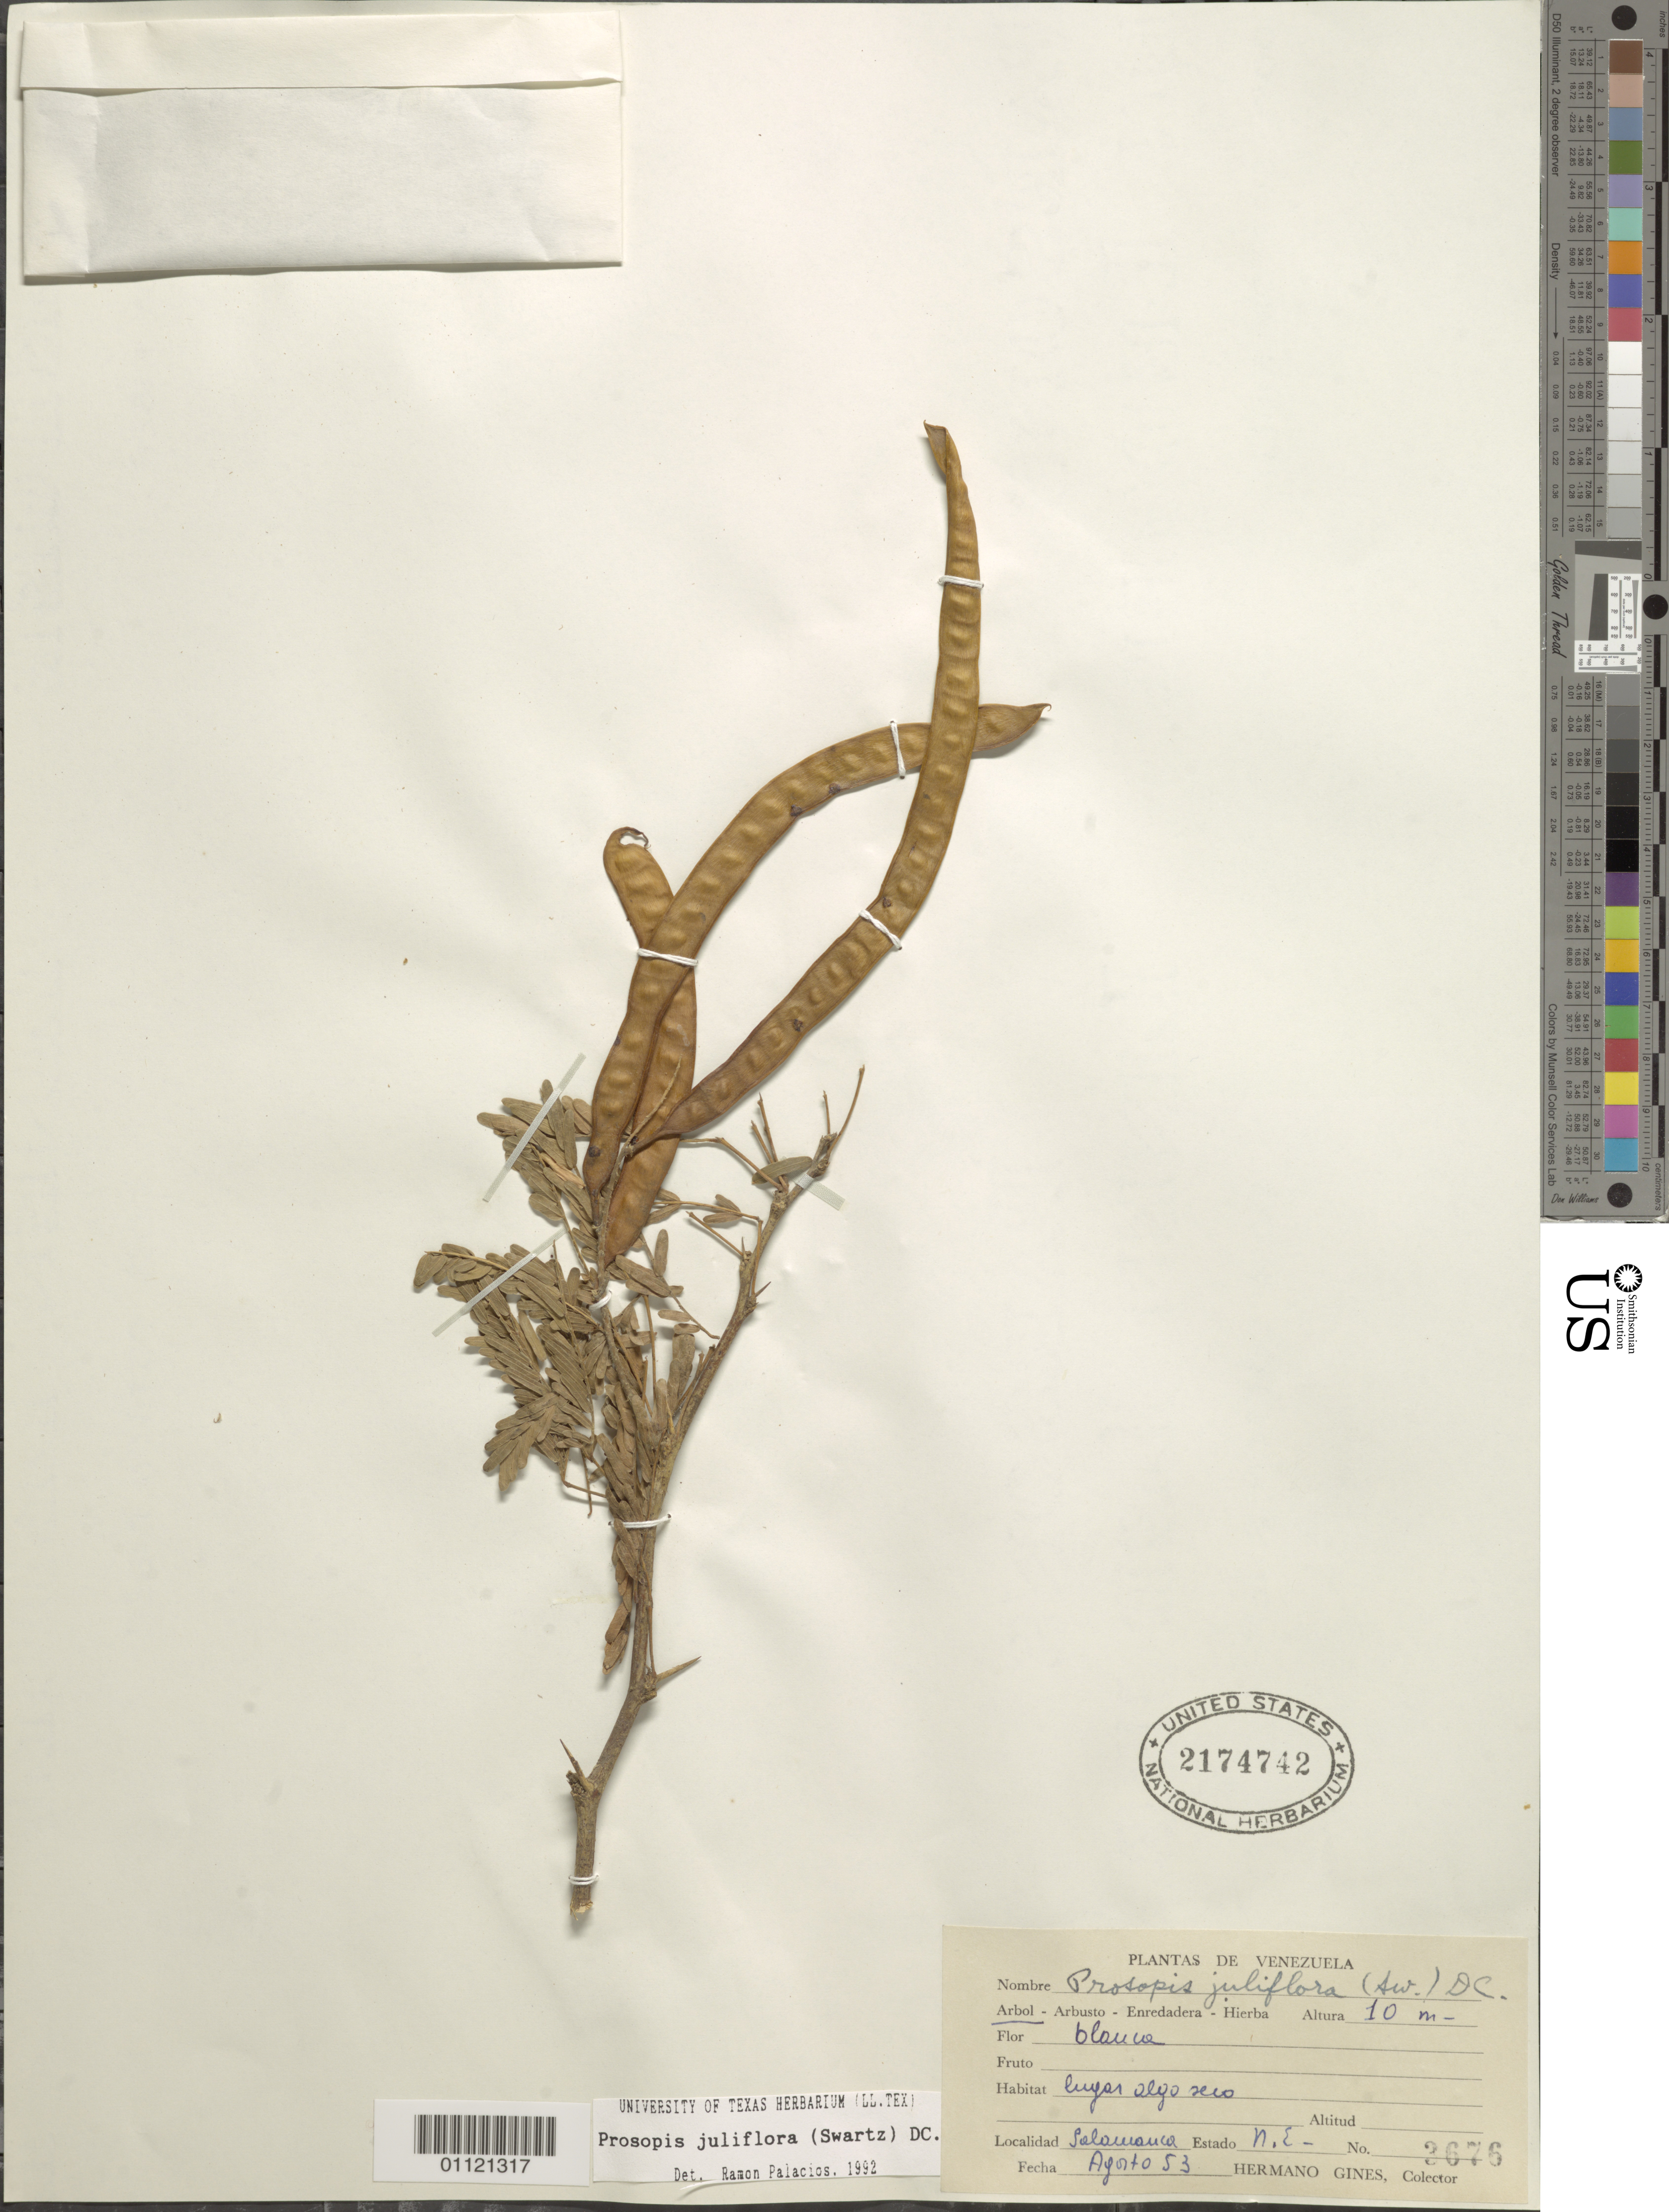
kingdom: Plantae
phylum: Tracheophyta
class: Magnoliopsida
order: Fabales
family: Fabaceae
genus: Neltuma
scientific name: Neltuma juliflora var. juliflora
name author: (Sw.) Raf.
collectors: Bro. Gines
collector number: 3676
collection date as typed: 01 Aug 1953 to 31 Aug 1953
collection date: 1953-08-01/1953-08-31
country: Venezuela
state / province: Nueva Esparta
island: Margarita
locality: Salamanca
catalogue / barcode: US 2174742